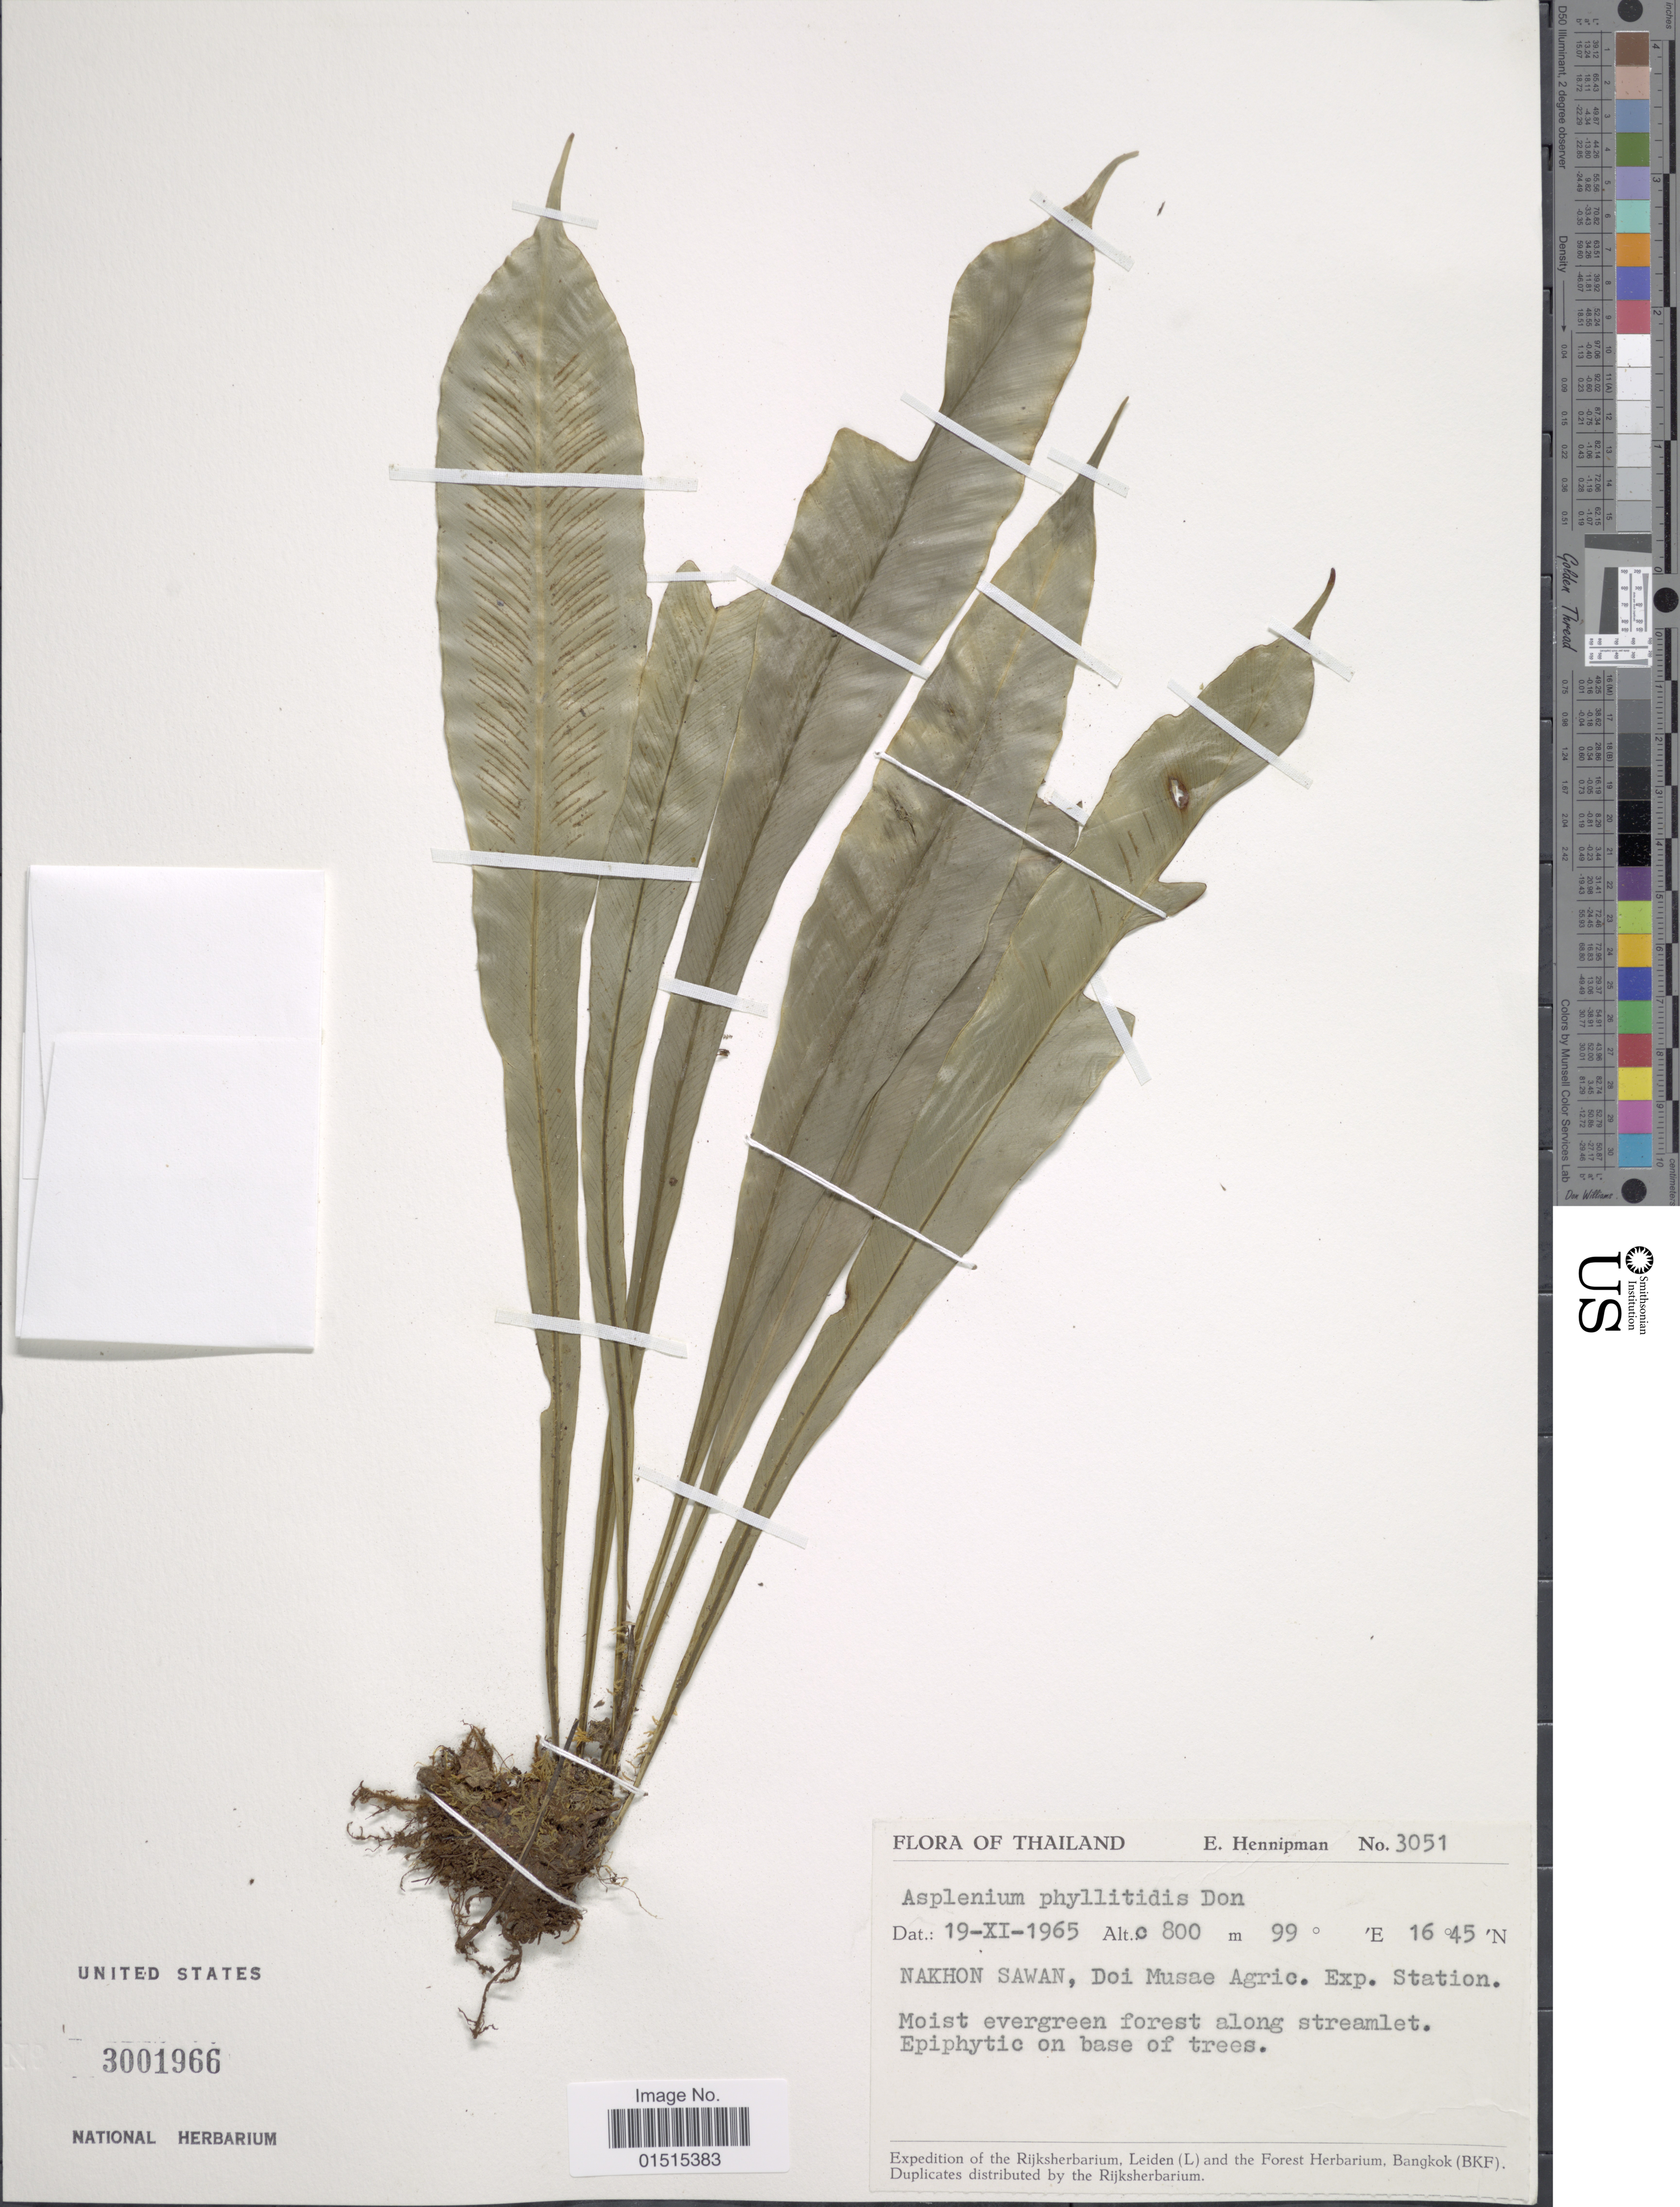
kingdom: Plantae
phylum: Tracheophyta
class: Polypodiopsida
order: Polypodiales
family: Aspleniaceae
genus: Asplenium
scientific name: Asplenium phyllitidis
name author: D. Don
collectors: E. Hennipman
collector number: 3051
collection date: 1965-12-19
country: Thailand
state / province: Nakhon Sawan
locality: Doi musae Agric. Exp. Station. Moist evergeen forest along streamlet. Epiphytic on base of trees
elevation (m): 800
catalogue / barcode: US 3001966